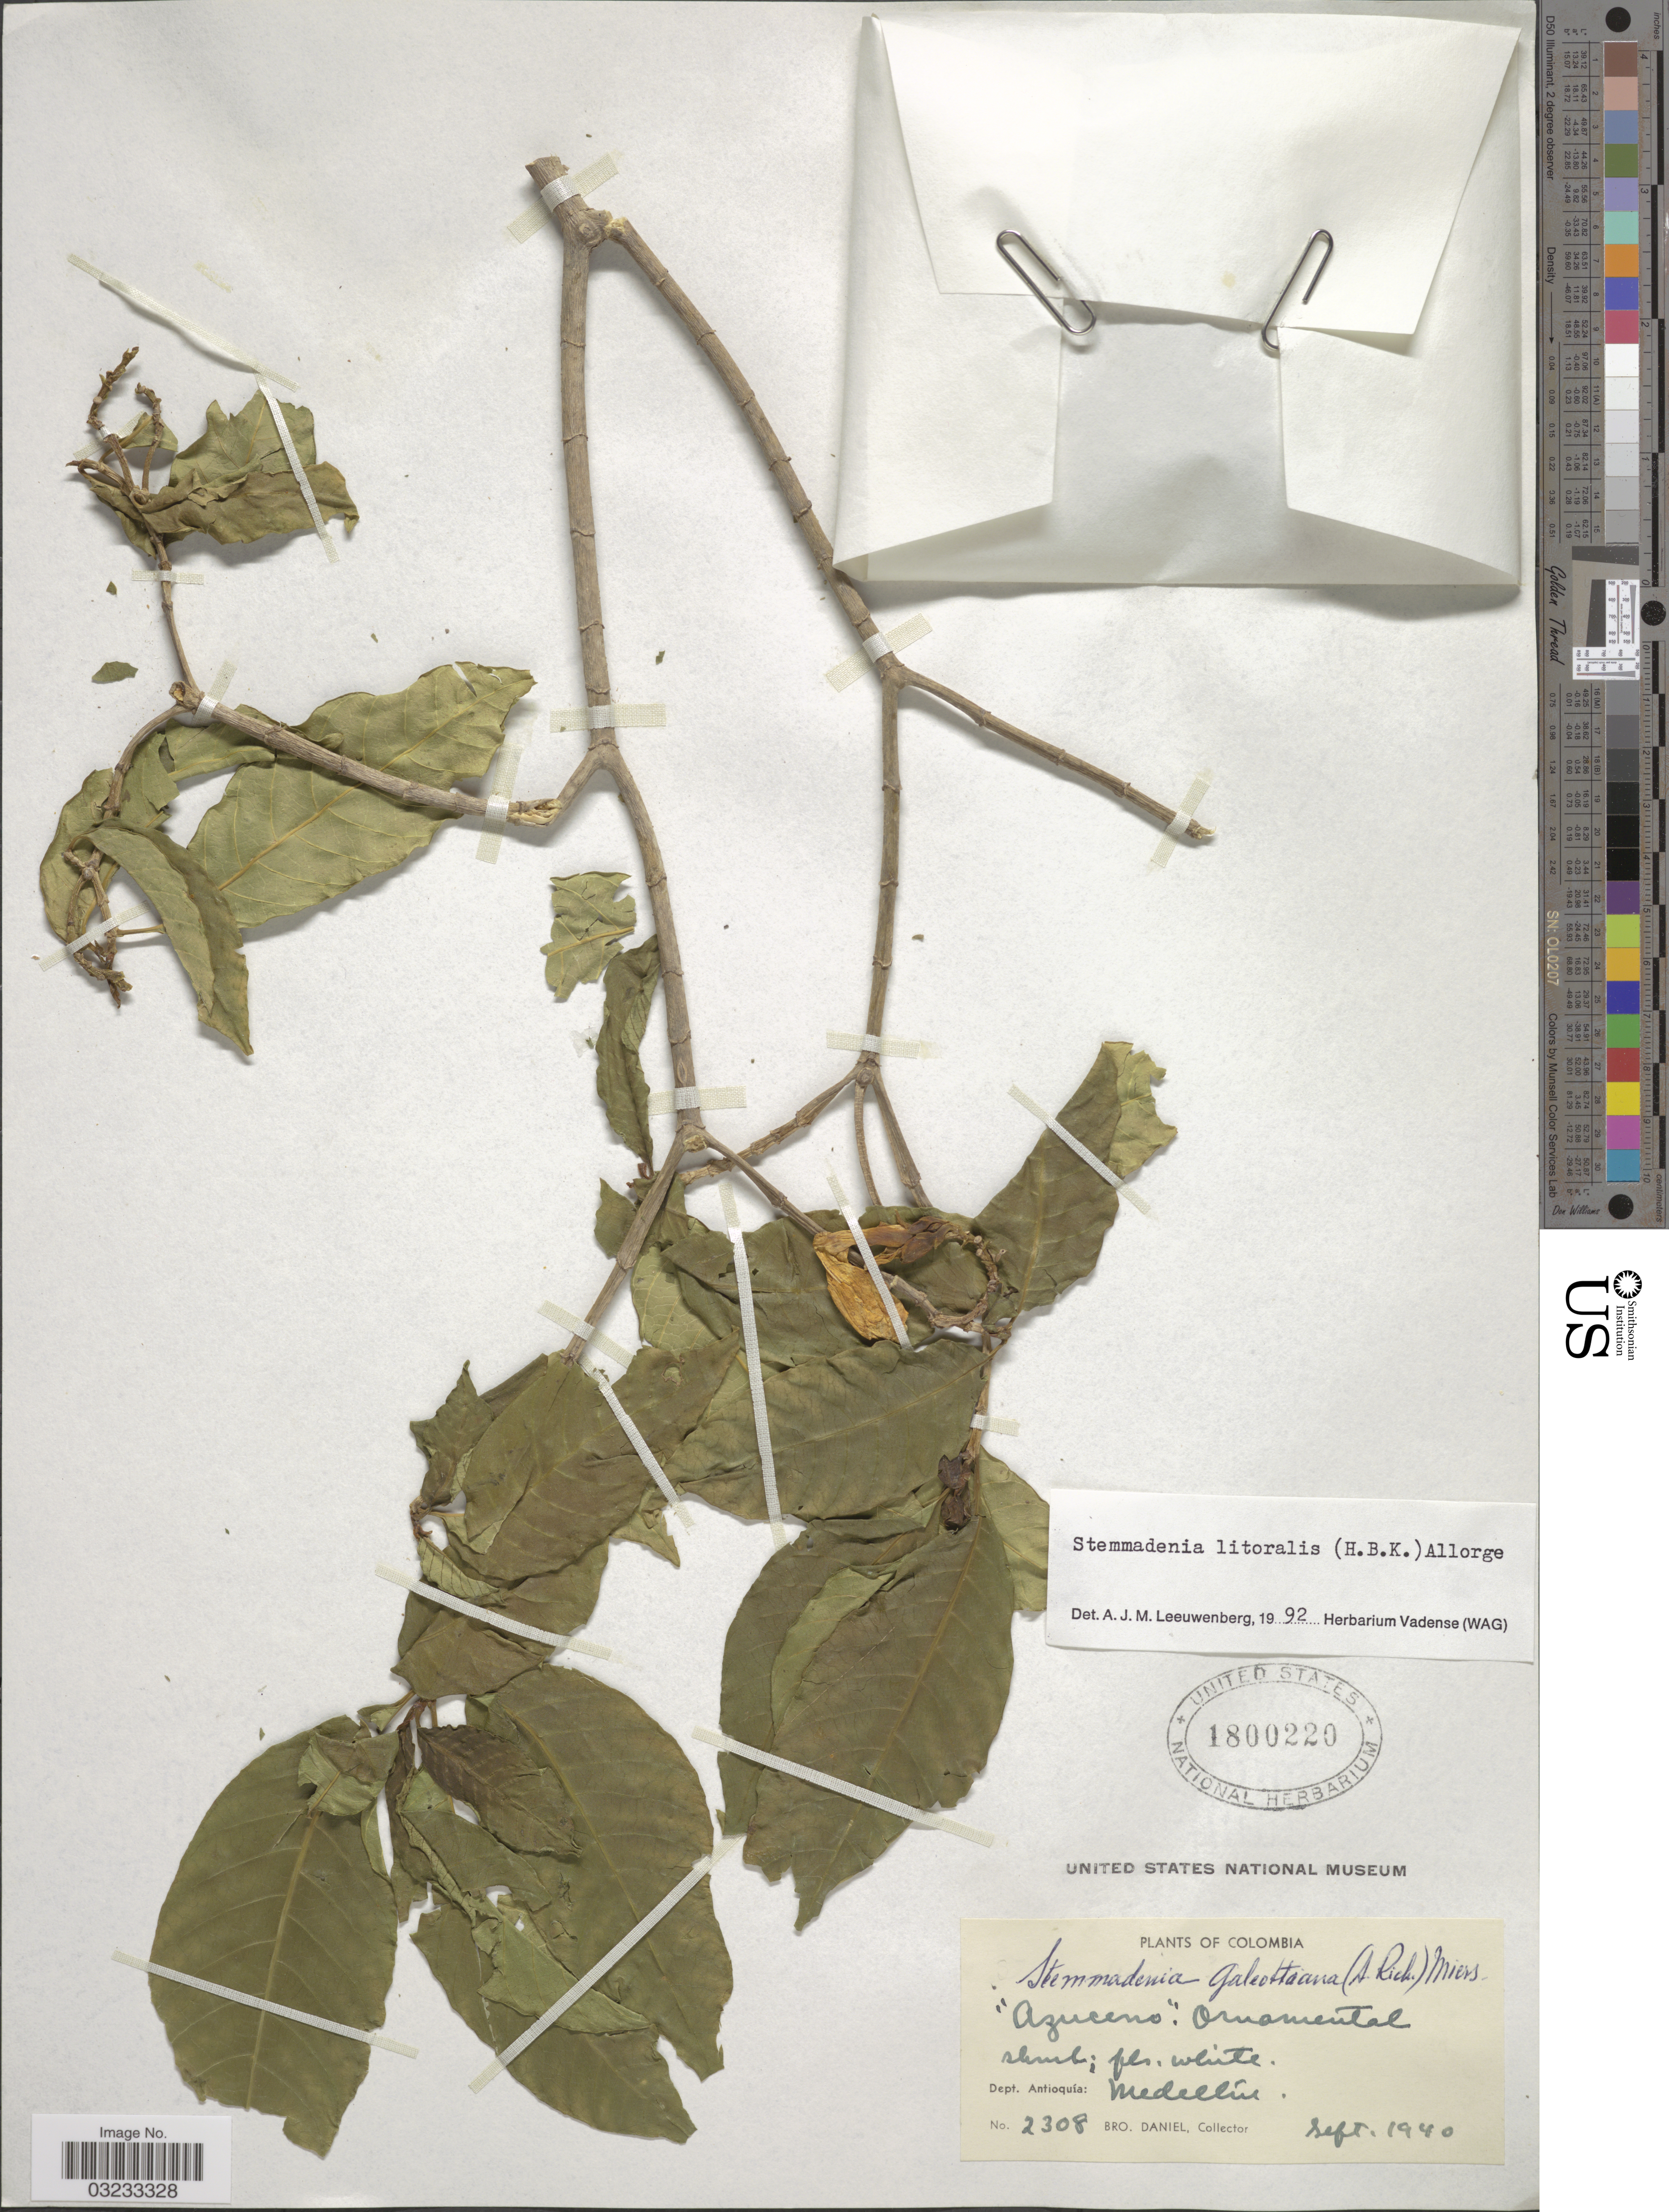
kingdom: Plantae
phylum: Tracheophyta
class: Magnoliopsida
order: Gentianales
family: Apocynaceae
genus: Stemmadenia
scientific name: Stemmadenia litoralis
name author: (Kunth) L. Allorge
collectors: Bro. Daniel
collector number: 2308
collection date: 1940-09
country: Colombia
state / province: Antioquia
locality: Dept. Antioquía: Medellín.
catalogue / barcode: US 1800220